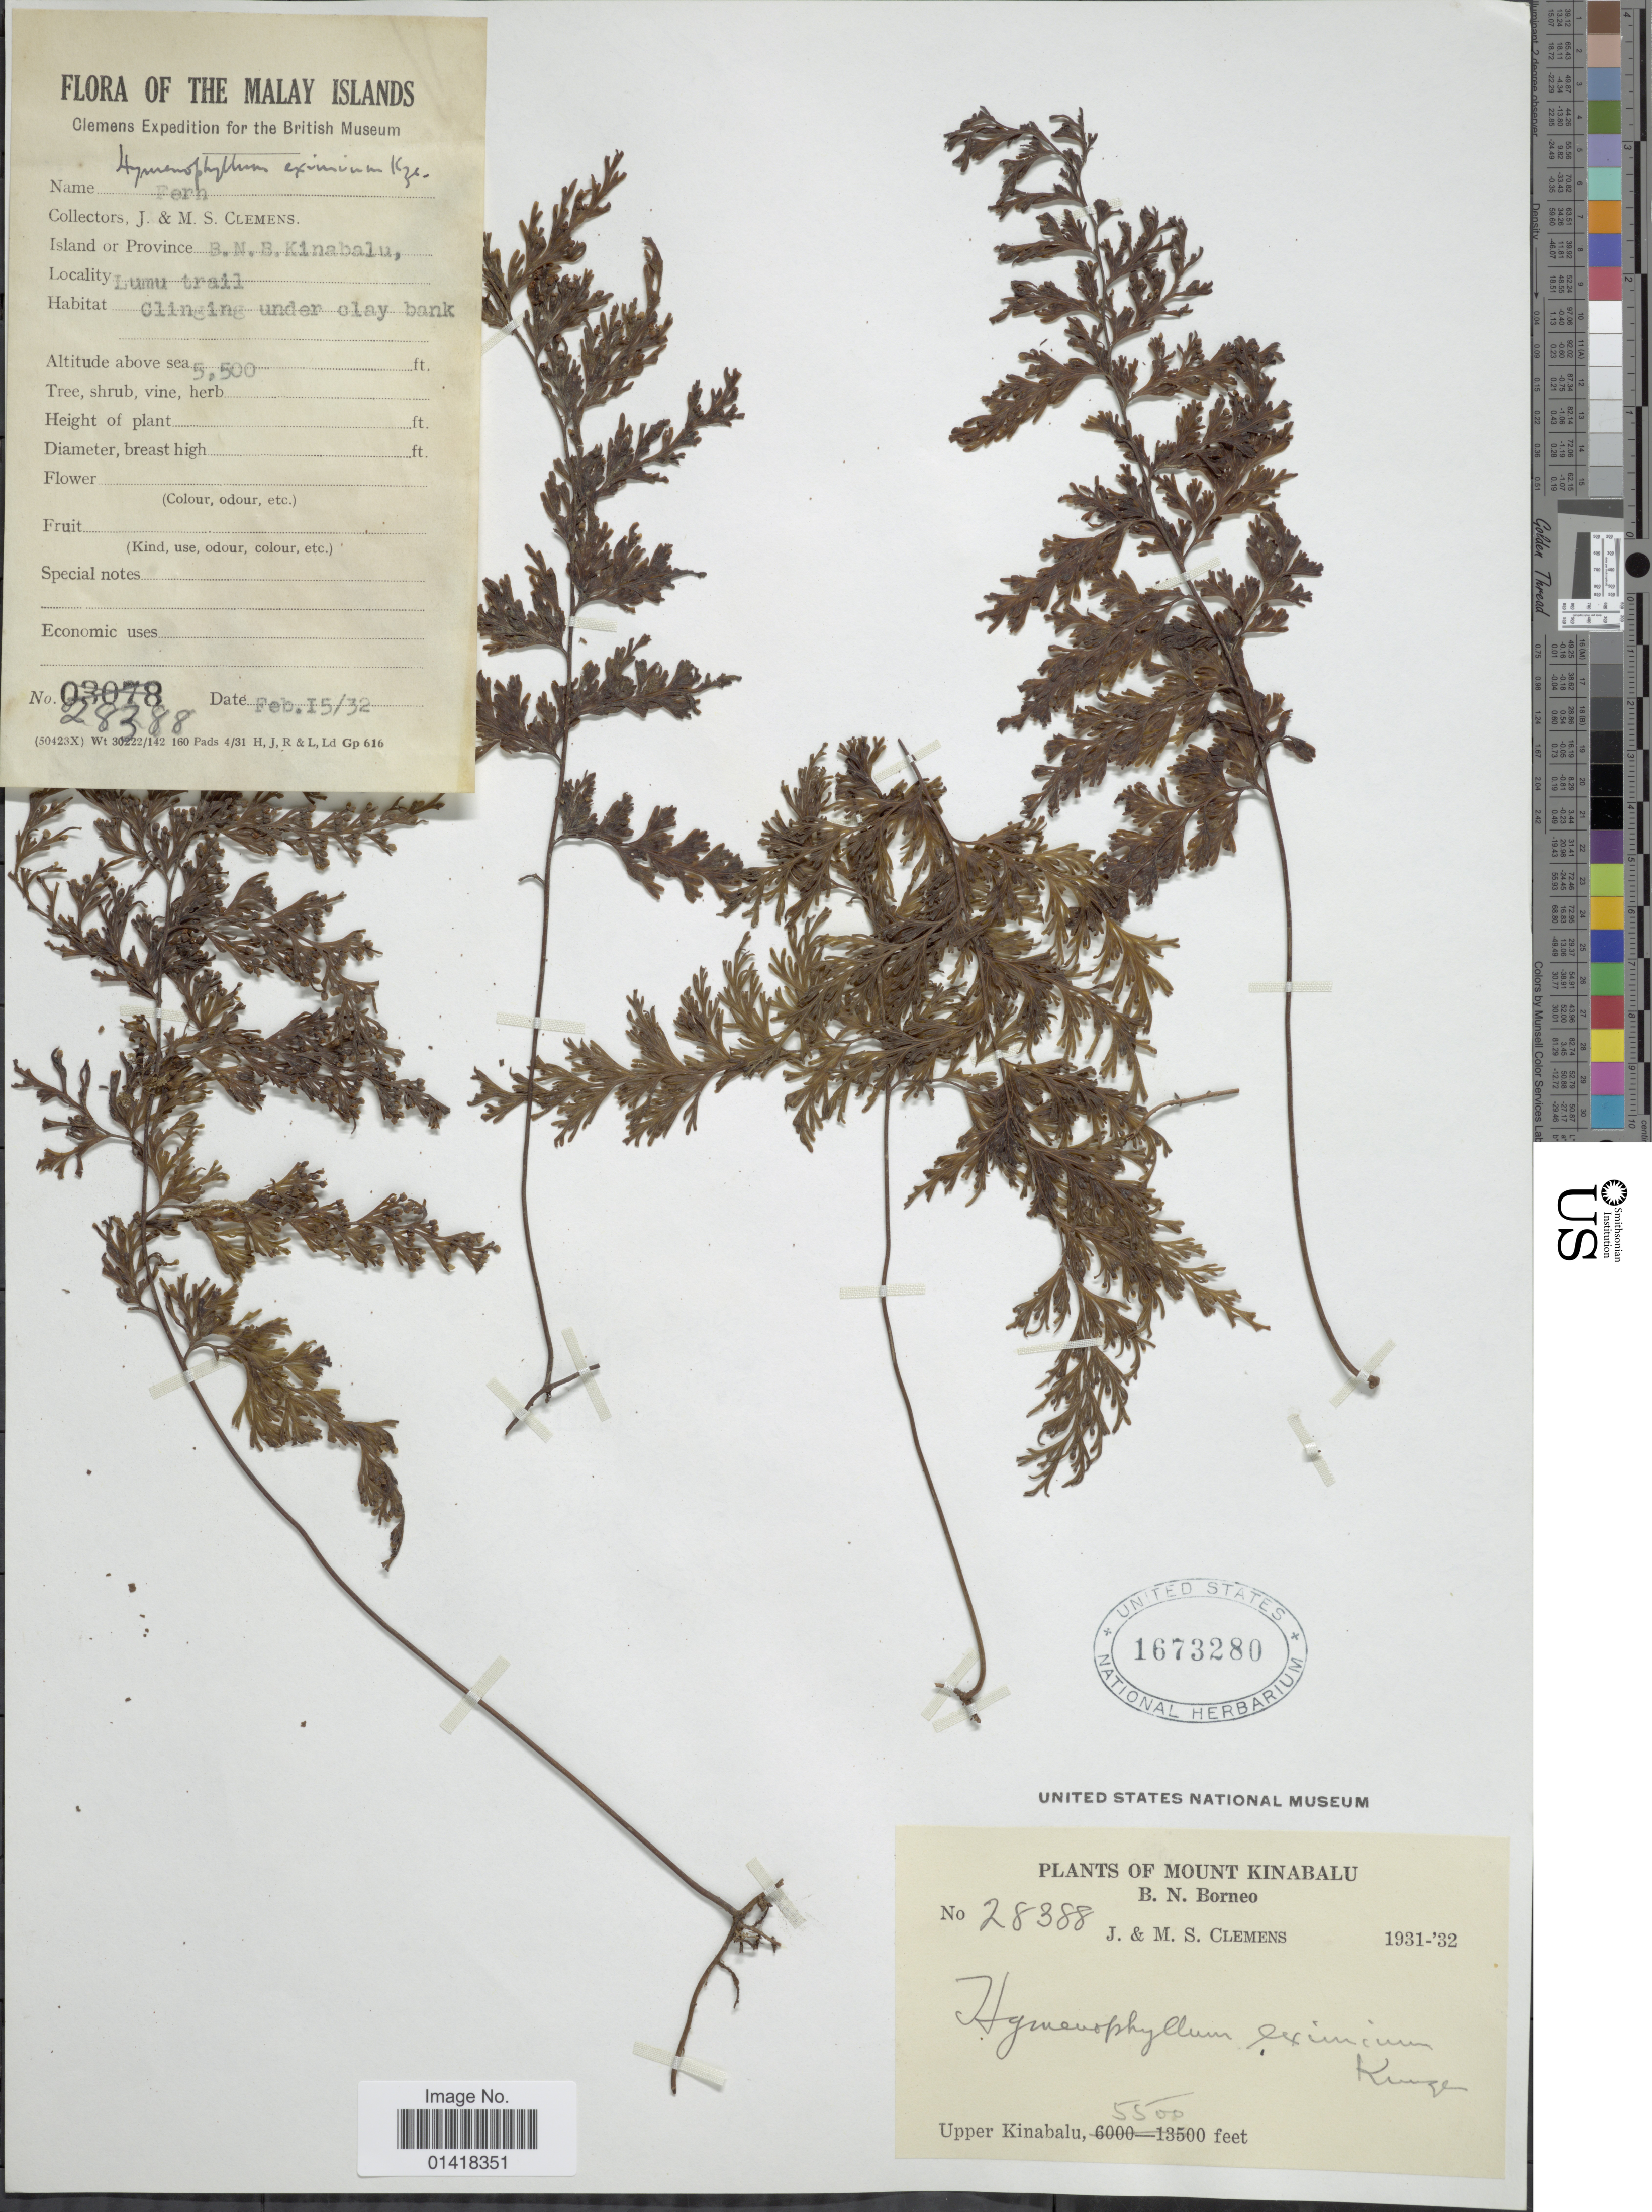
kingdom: Plantae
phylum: Tracheophyta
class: Polypodiopsida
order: Hymenophyllales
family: Hymenophyllaceae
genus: Hymenophyllum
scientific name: Hymenophyllum emarginatum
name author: Sw.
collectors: J. Clemens & M. S. Clemens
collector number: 28388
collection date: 1932-02-15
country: Malaysia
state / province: Sabah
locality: Mount Kinabalu, B.N. Borneo. Upper KInabalu, Lumu trail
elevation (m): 1676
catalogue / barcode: US 1673280